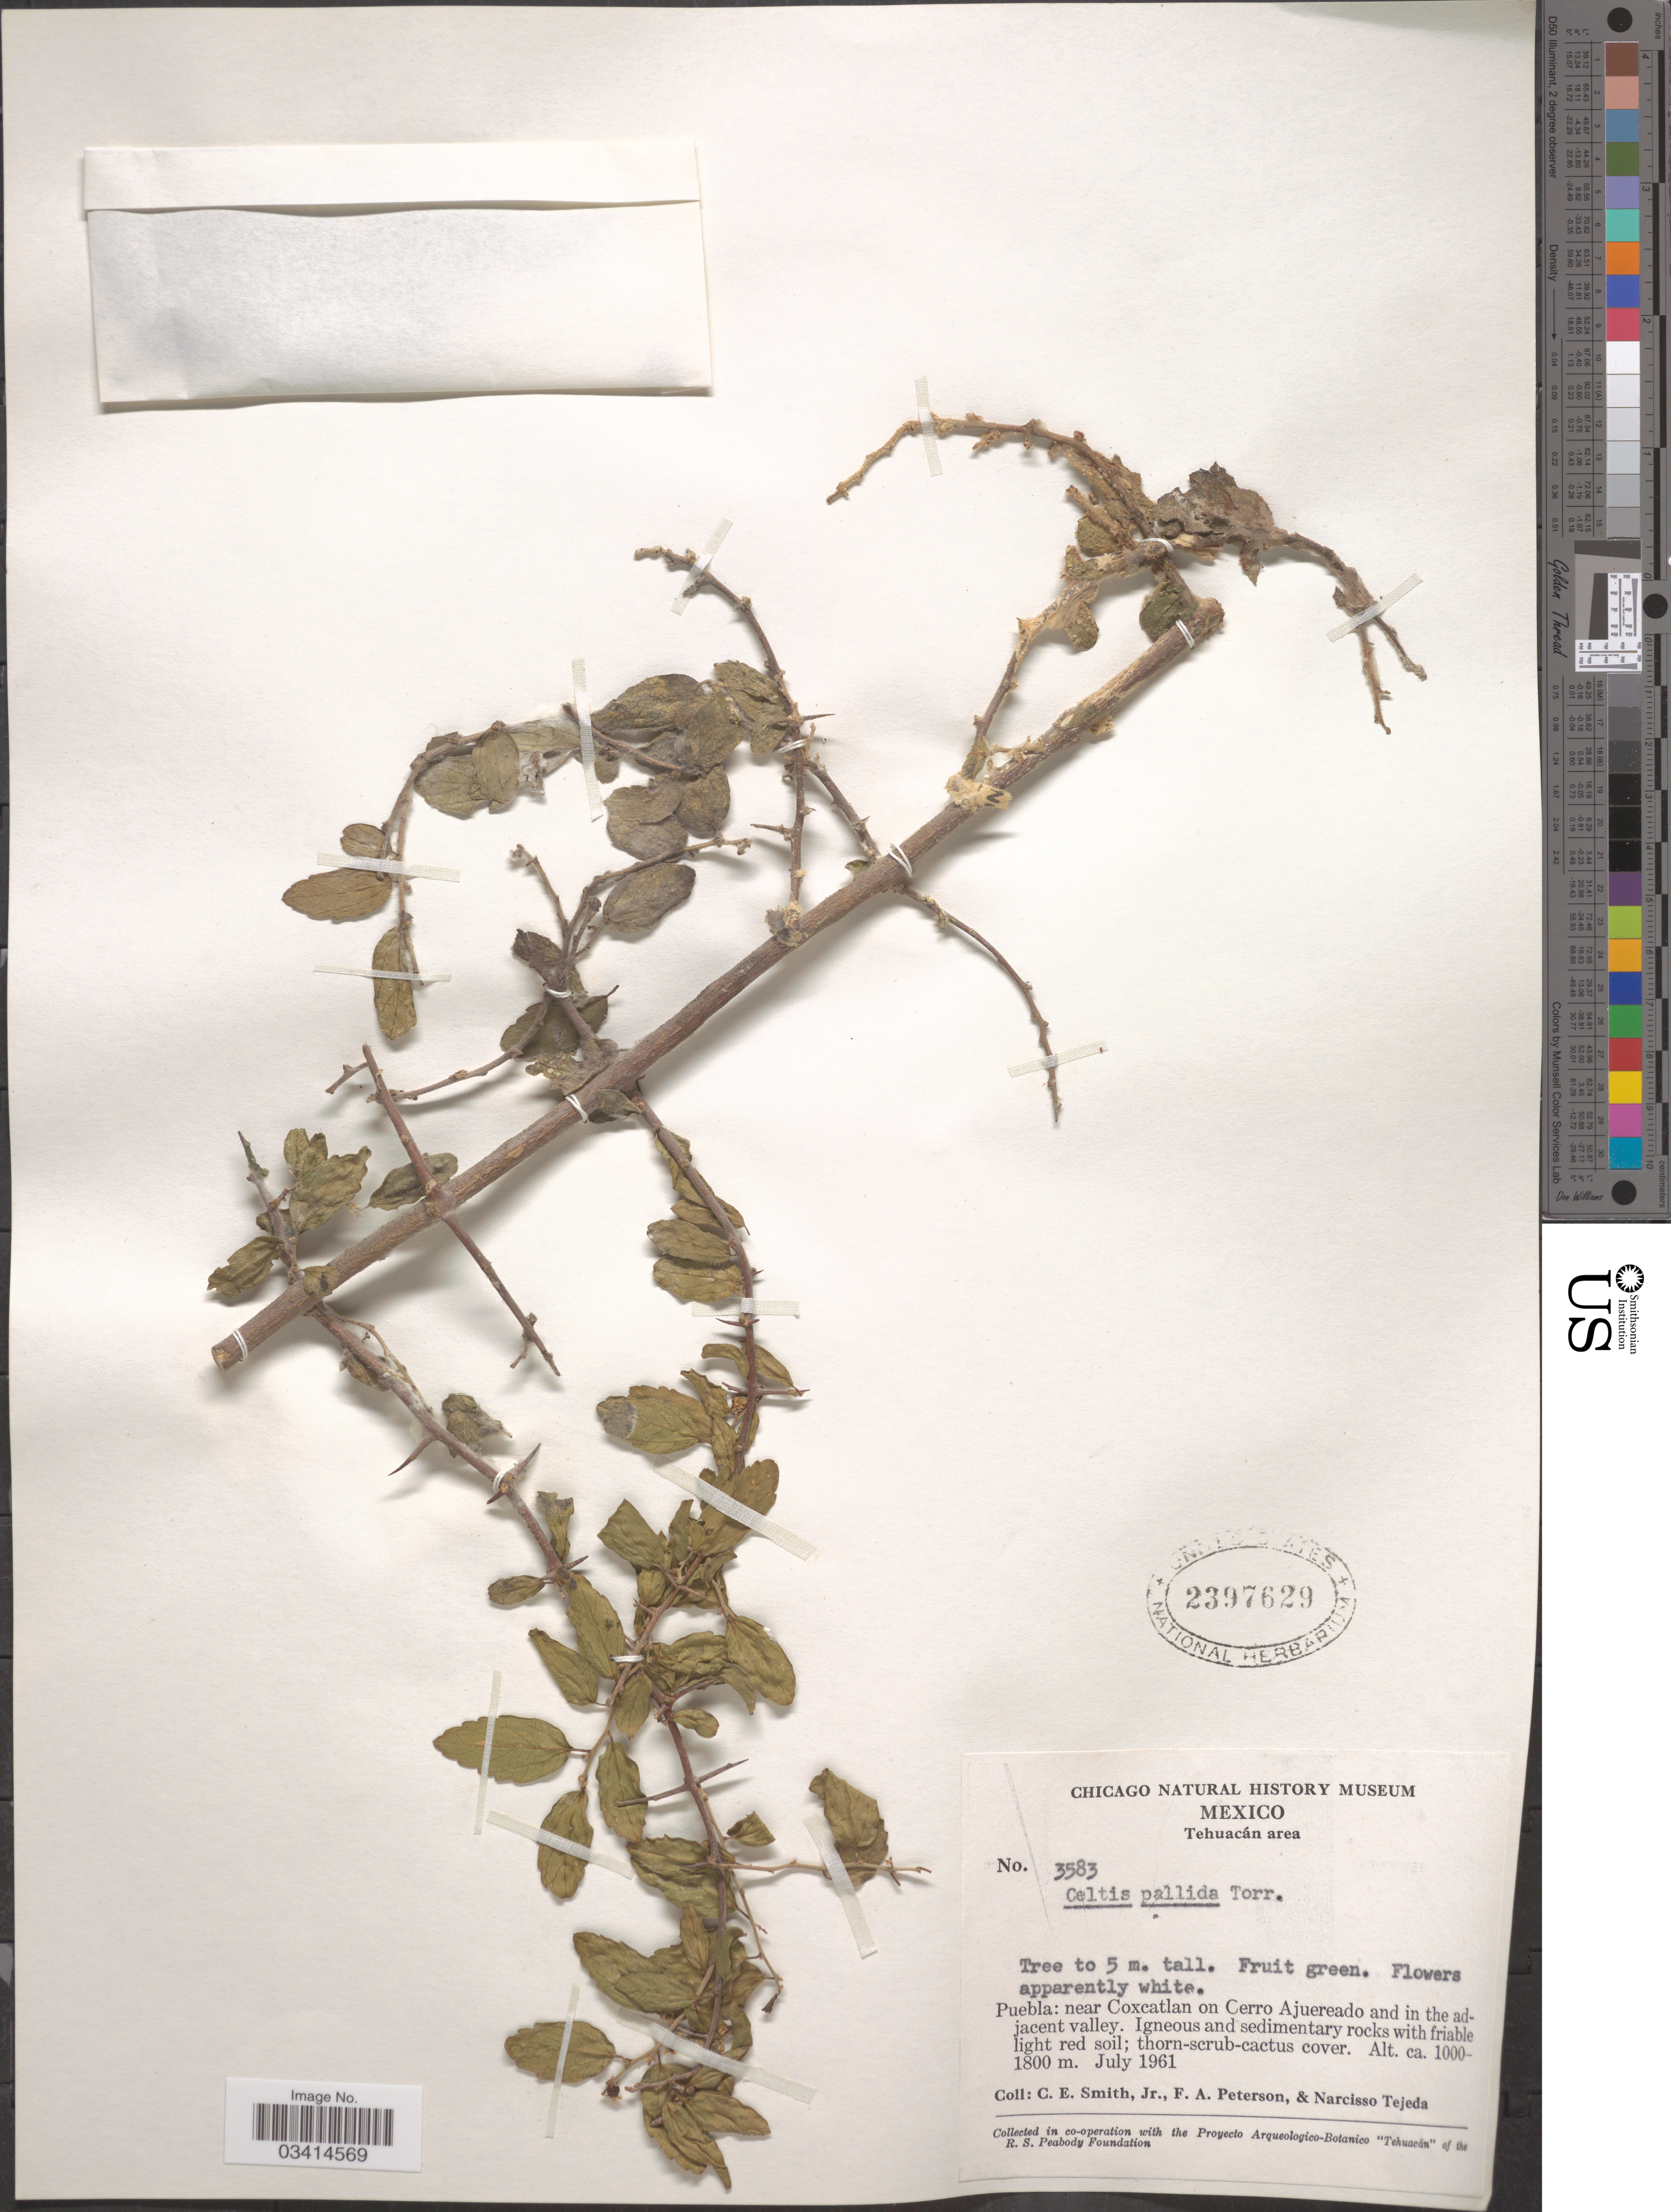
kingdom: Plantae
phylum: Tracheophyta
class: Magnoliopsida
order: Rosales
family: Cannabaceae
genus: Celtis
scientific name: Celtis pallida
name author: Torr. in Emory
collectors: C. E. Smith Jr., F. A. Peterson & N. Tejeda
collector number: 3583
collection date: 1961-07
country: Mexico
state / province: Puebla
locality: Tehuacán area. Puebla: near Coxcatlan on Cerro Ajuereado and in the adjacent valley.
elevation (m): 1000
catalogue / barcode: US 2397629